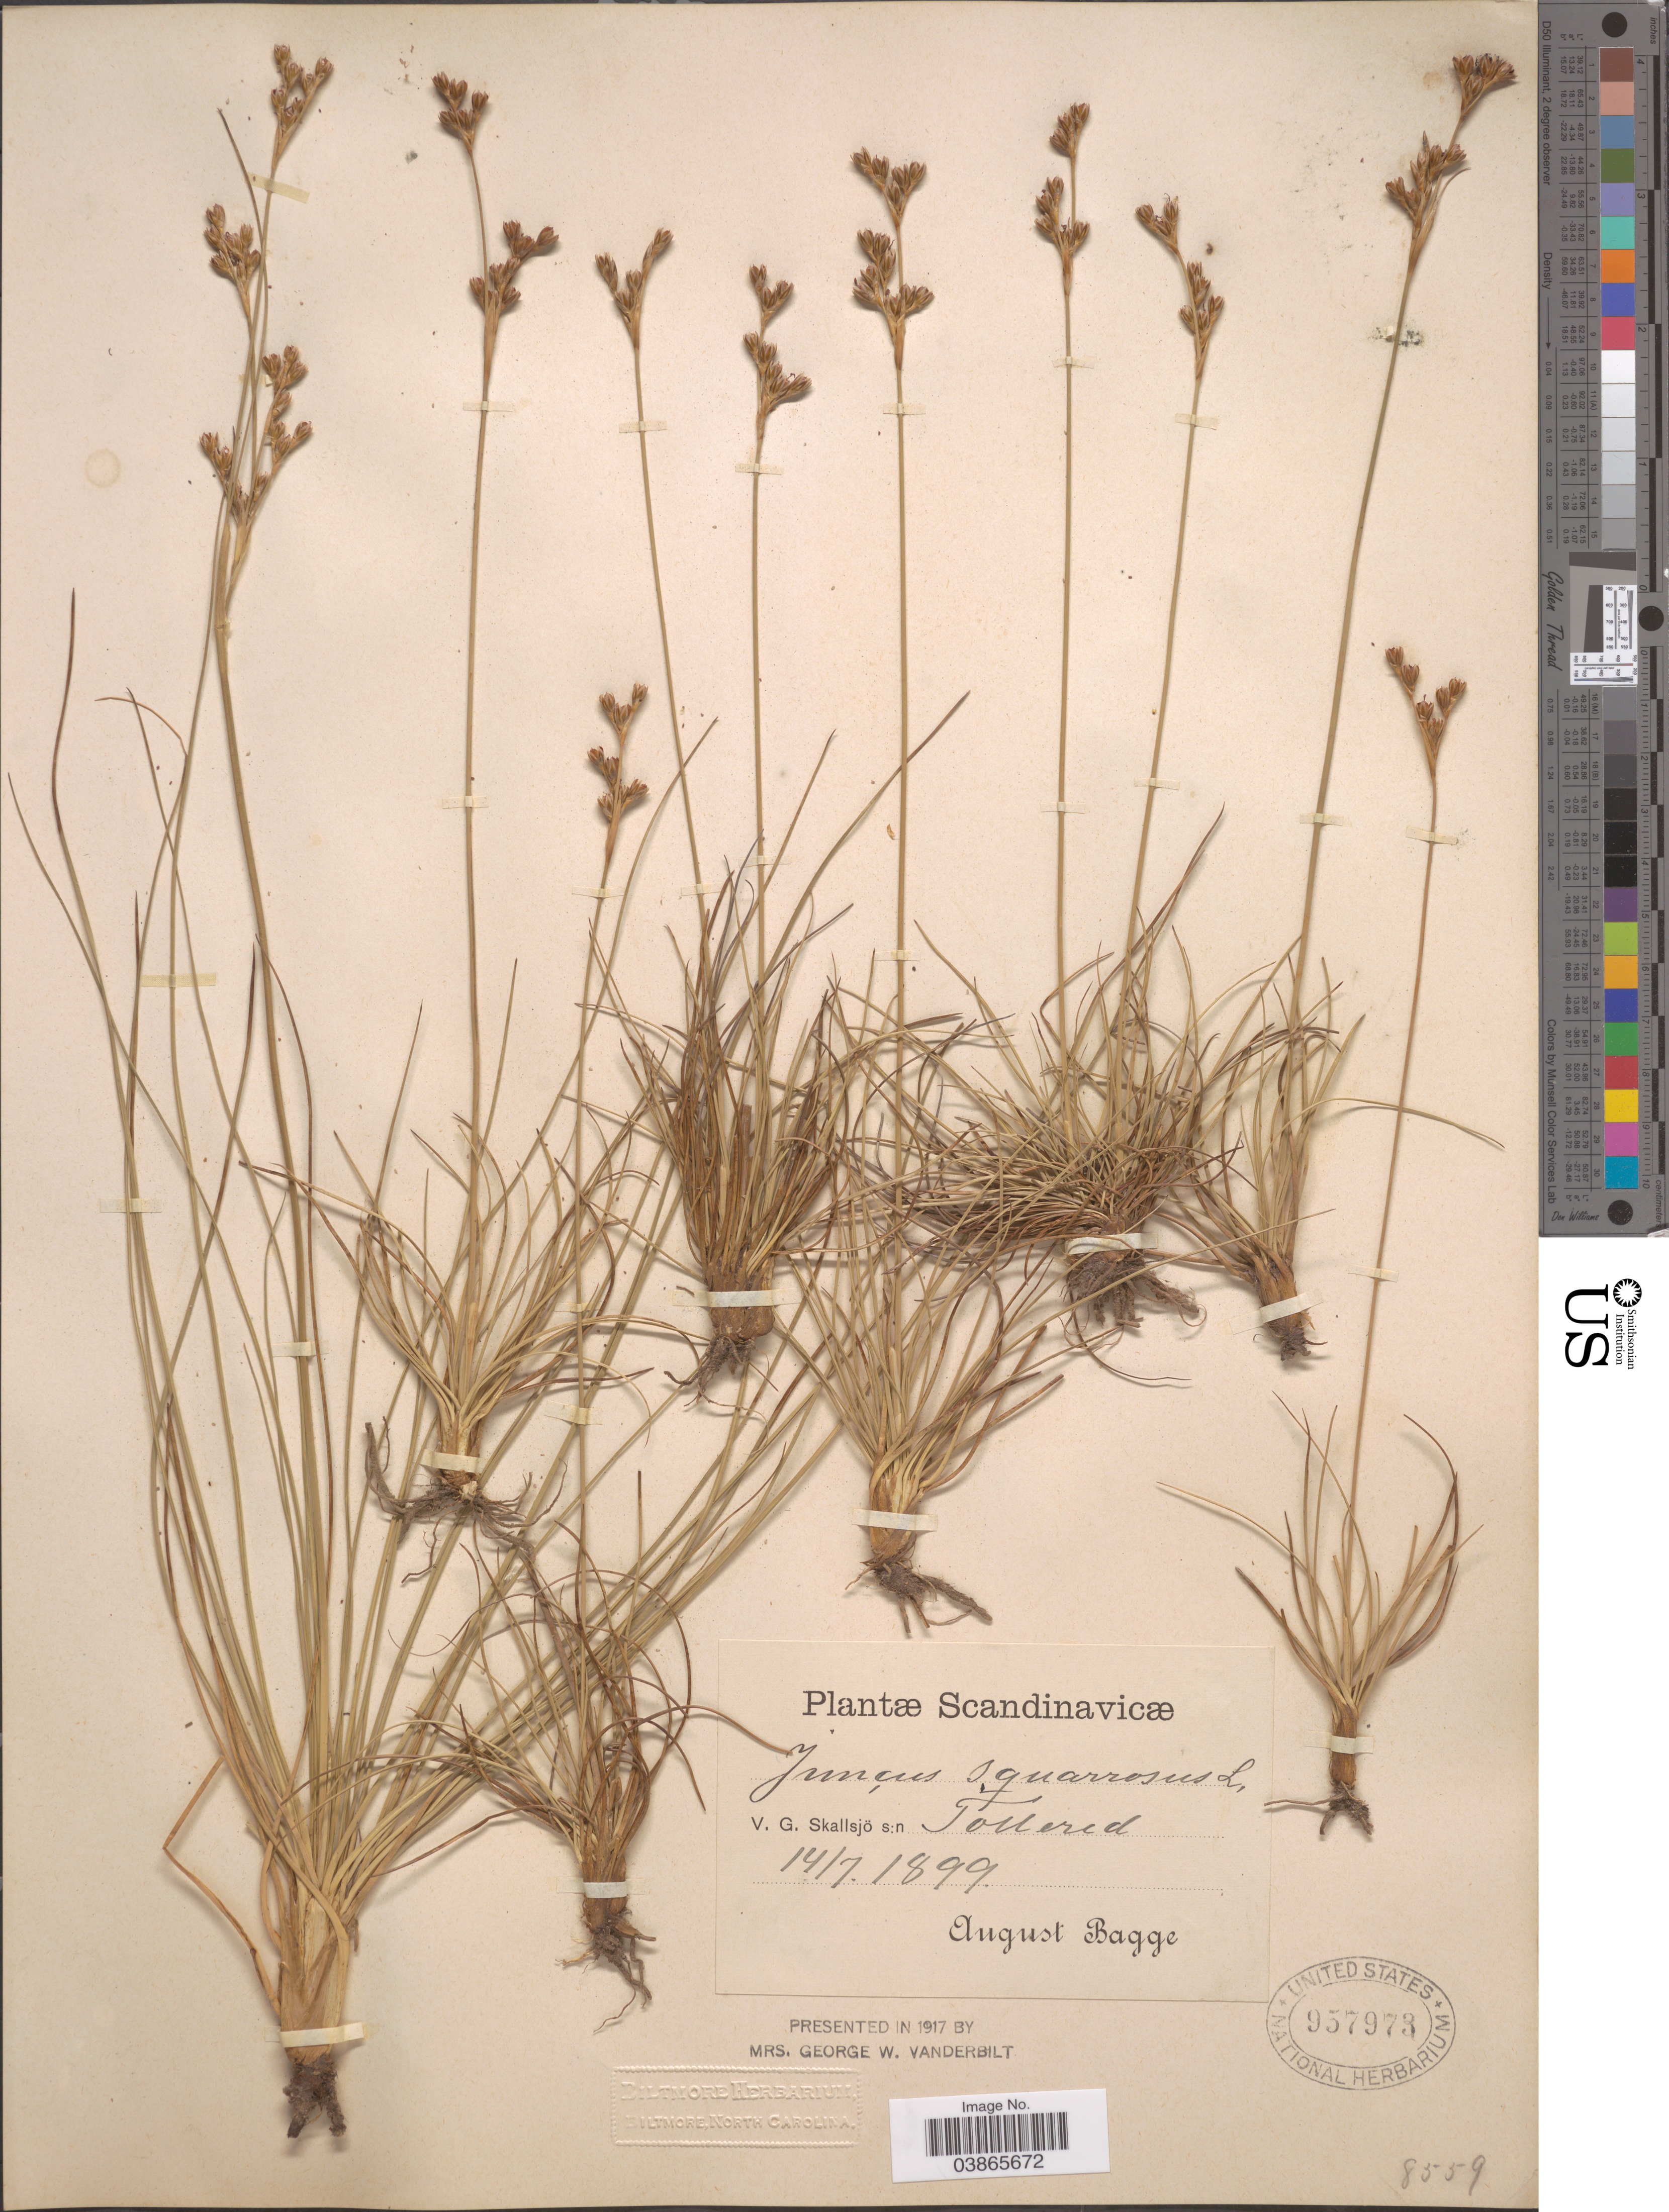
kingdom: Plantae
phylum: Tracheophyta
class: Liliopsida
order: Poales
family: Juncaceae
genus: Juncus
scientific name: Juncus squarrosus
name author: L.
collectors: A. Bagge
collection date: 1899-07-14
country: Sweden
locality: Scandinavicæ. V. G. Skallsjö s:n Tollerd.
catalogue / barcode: US 957973